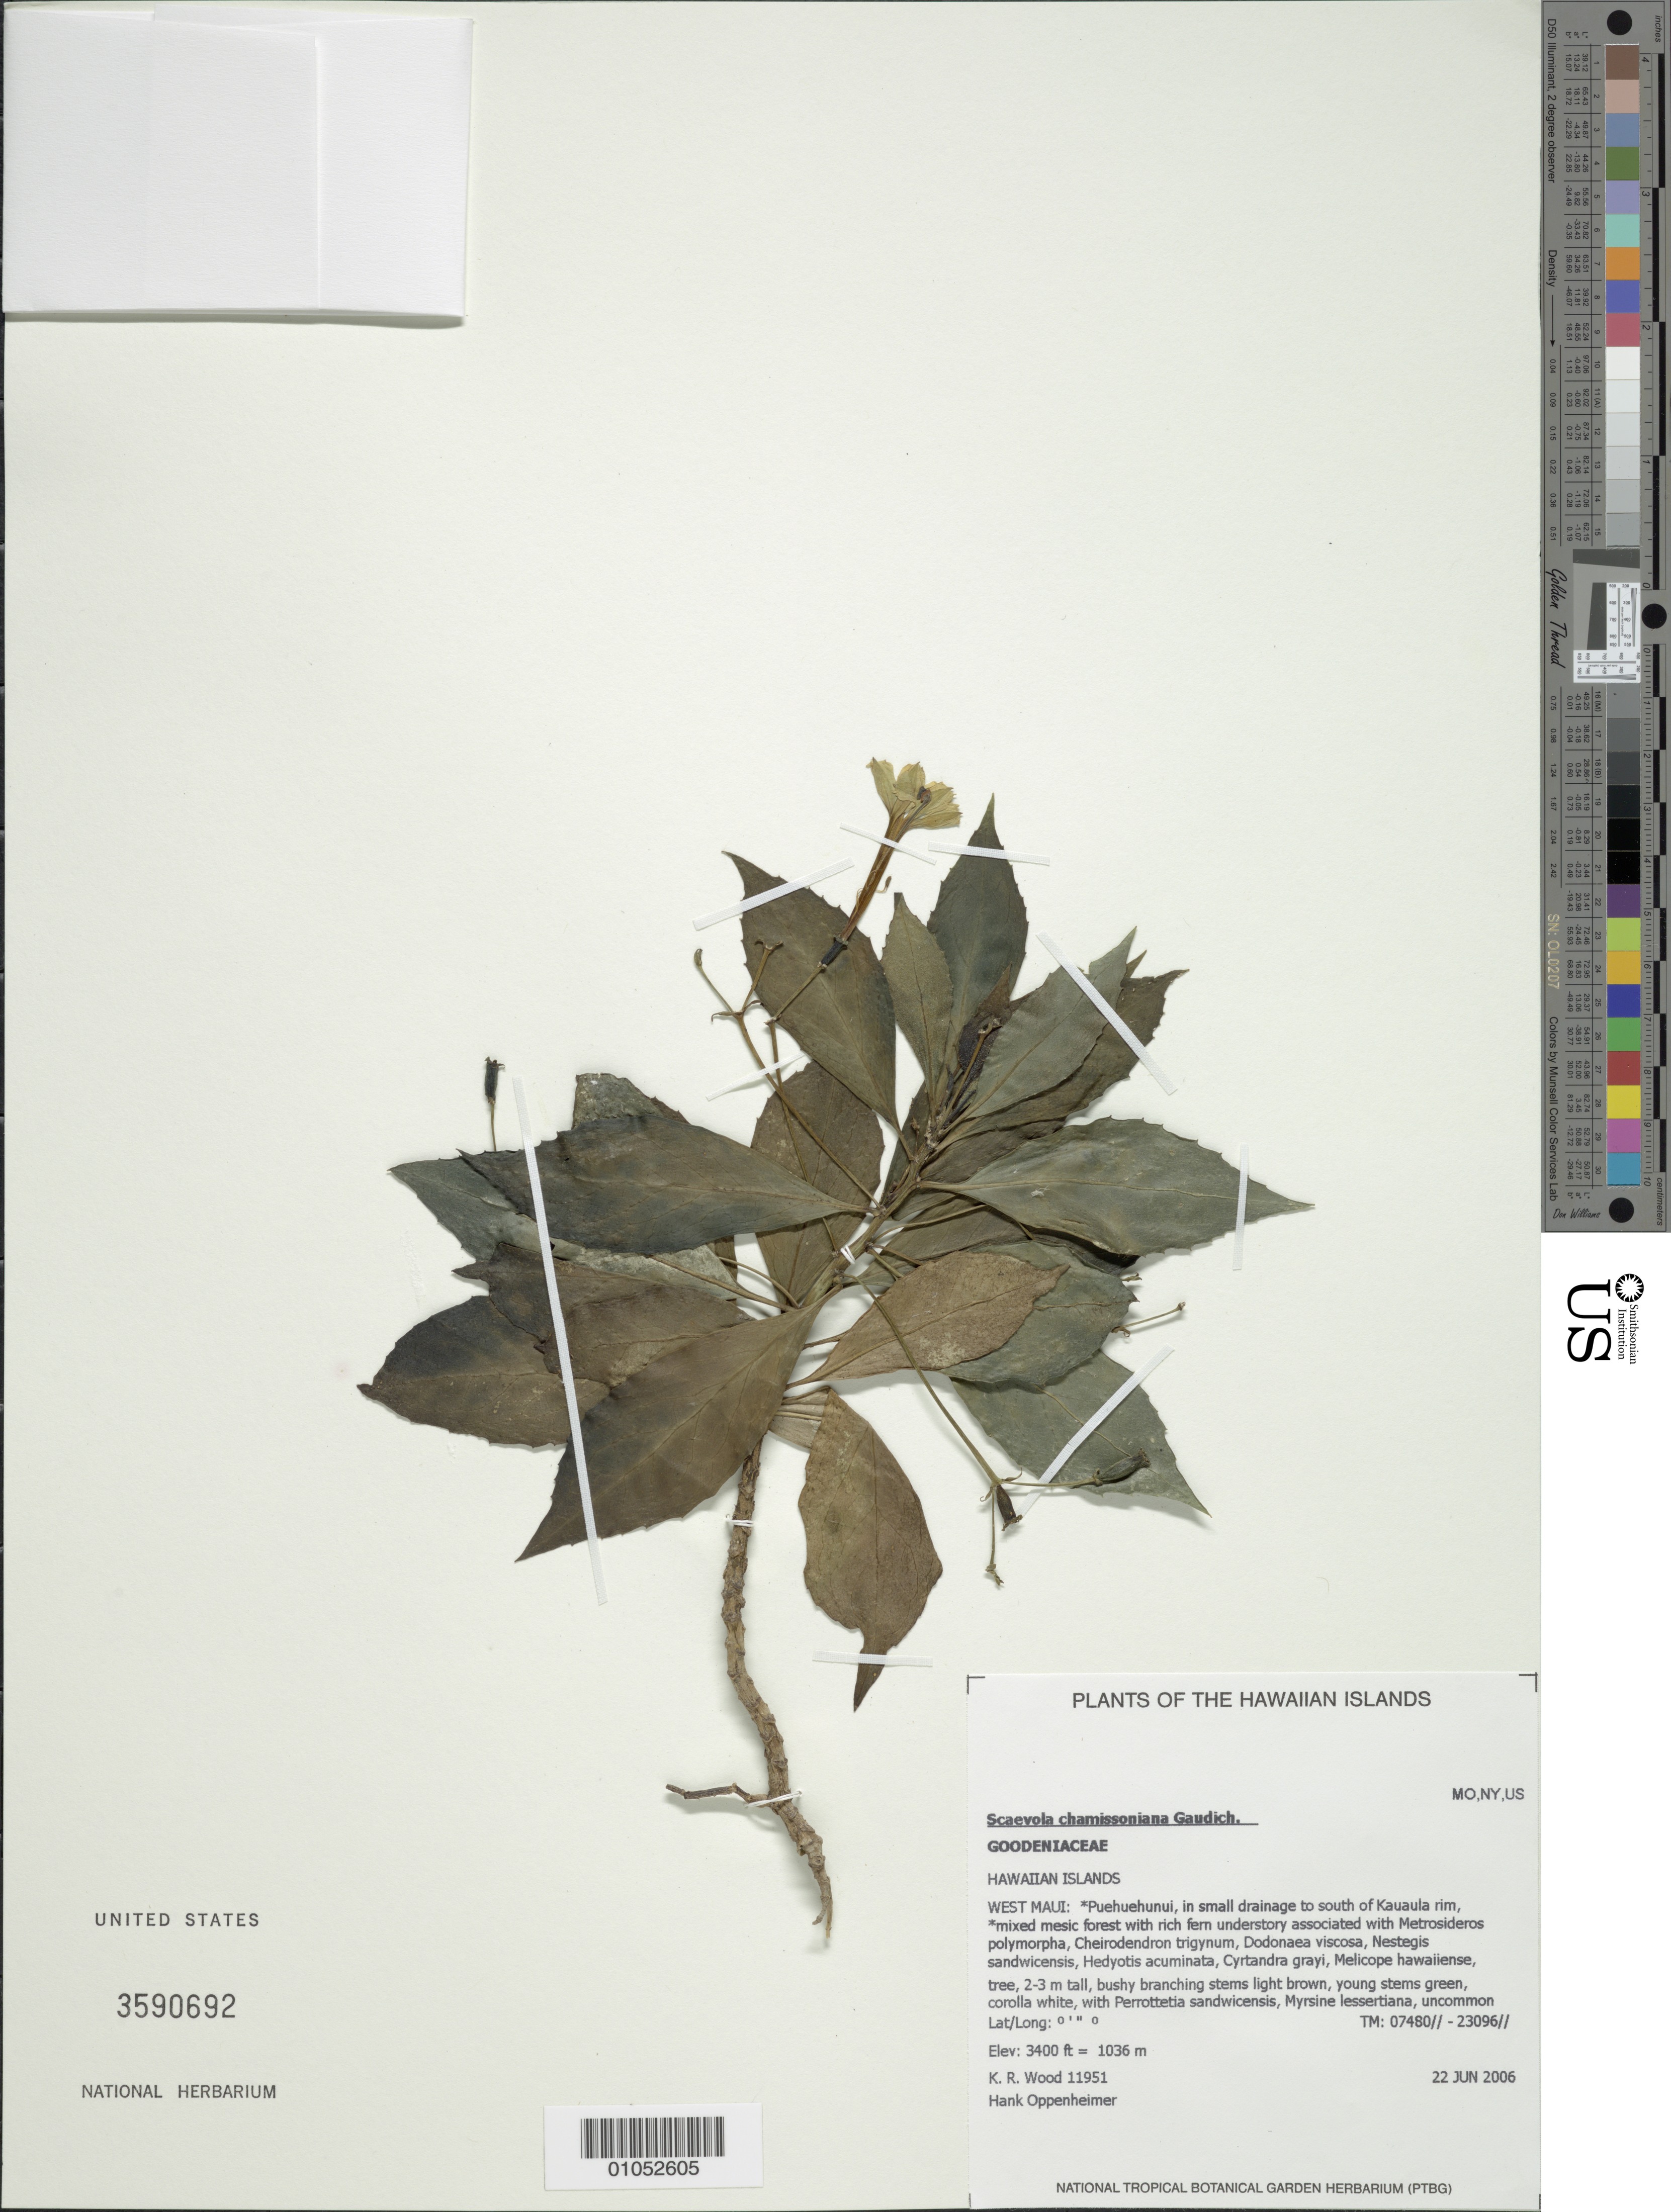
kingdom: Plantae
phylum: Tracheophyta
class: Magnoliopsida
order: Asterales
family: Goodeniaceae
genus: Scaevola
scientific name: Scaevola chamissoniana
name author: Gaudich.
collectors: K. R. Wood & H. Oppenheimer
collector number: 11951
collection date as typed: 22 Jun 2006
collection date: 2006-06-22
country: United States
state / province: Hawaii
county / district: Maui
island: Maui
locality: West Maui; Puehuehunui, in small drainage to south of Kauaula rim.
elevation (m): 1036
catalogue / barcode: US 3590692